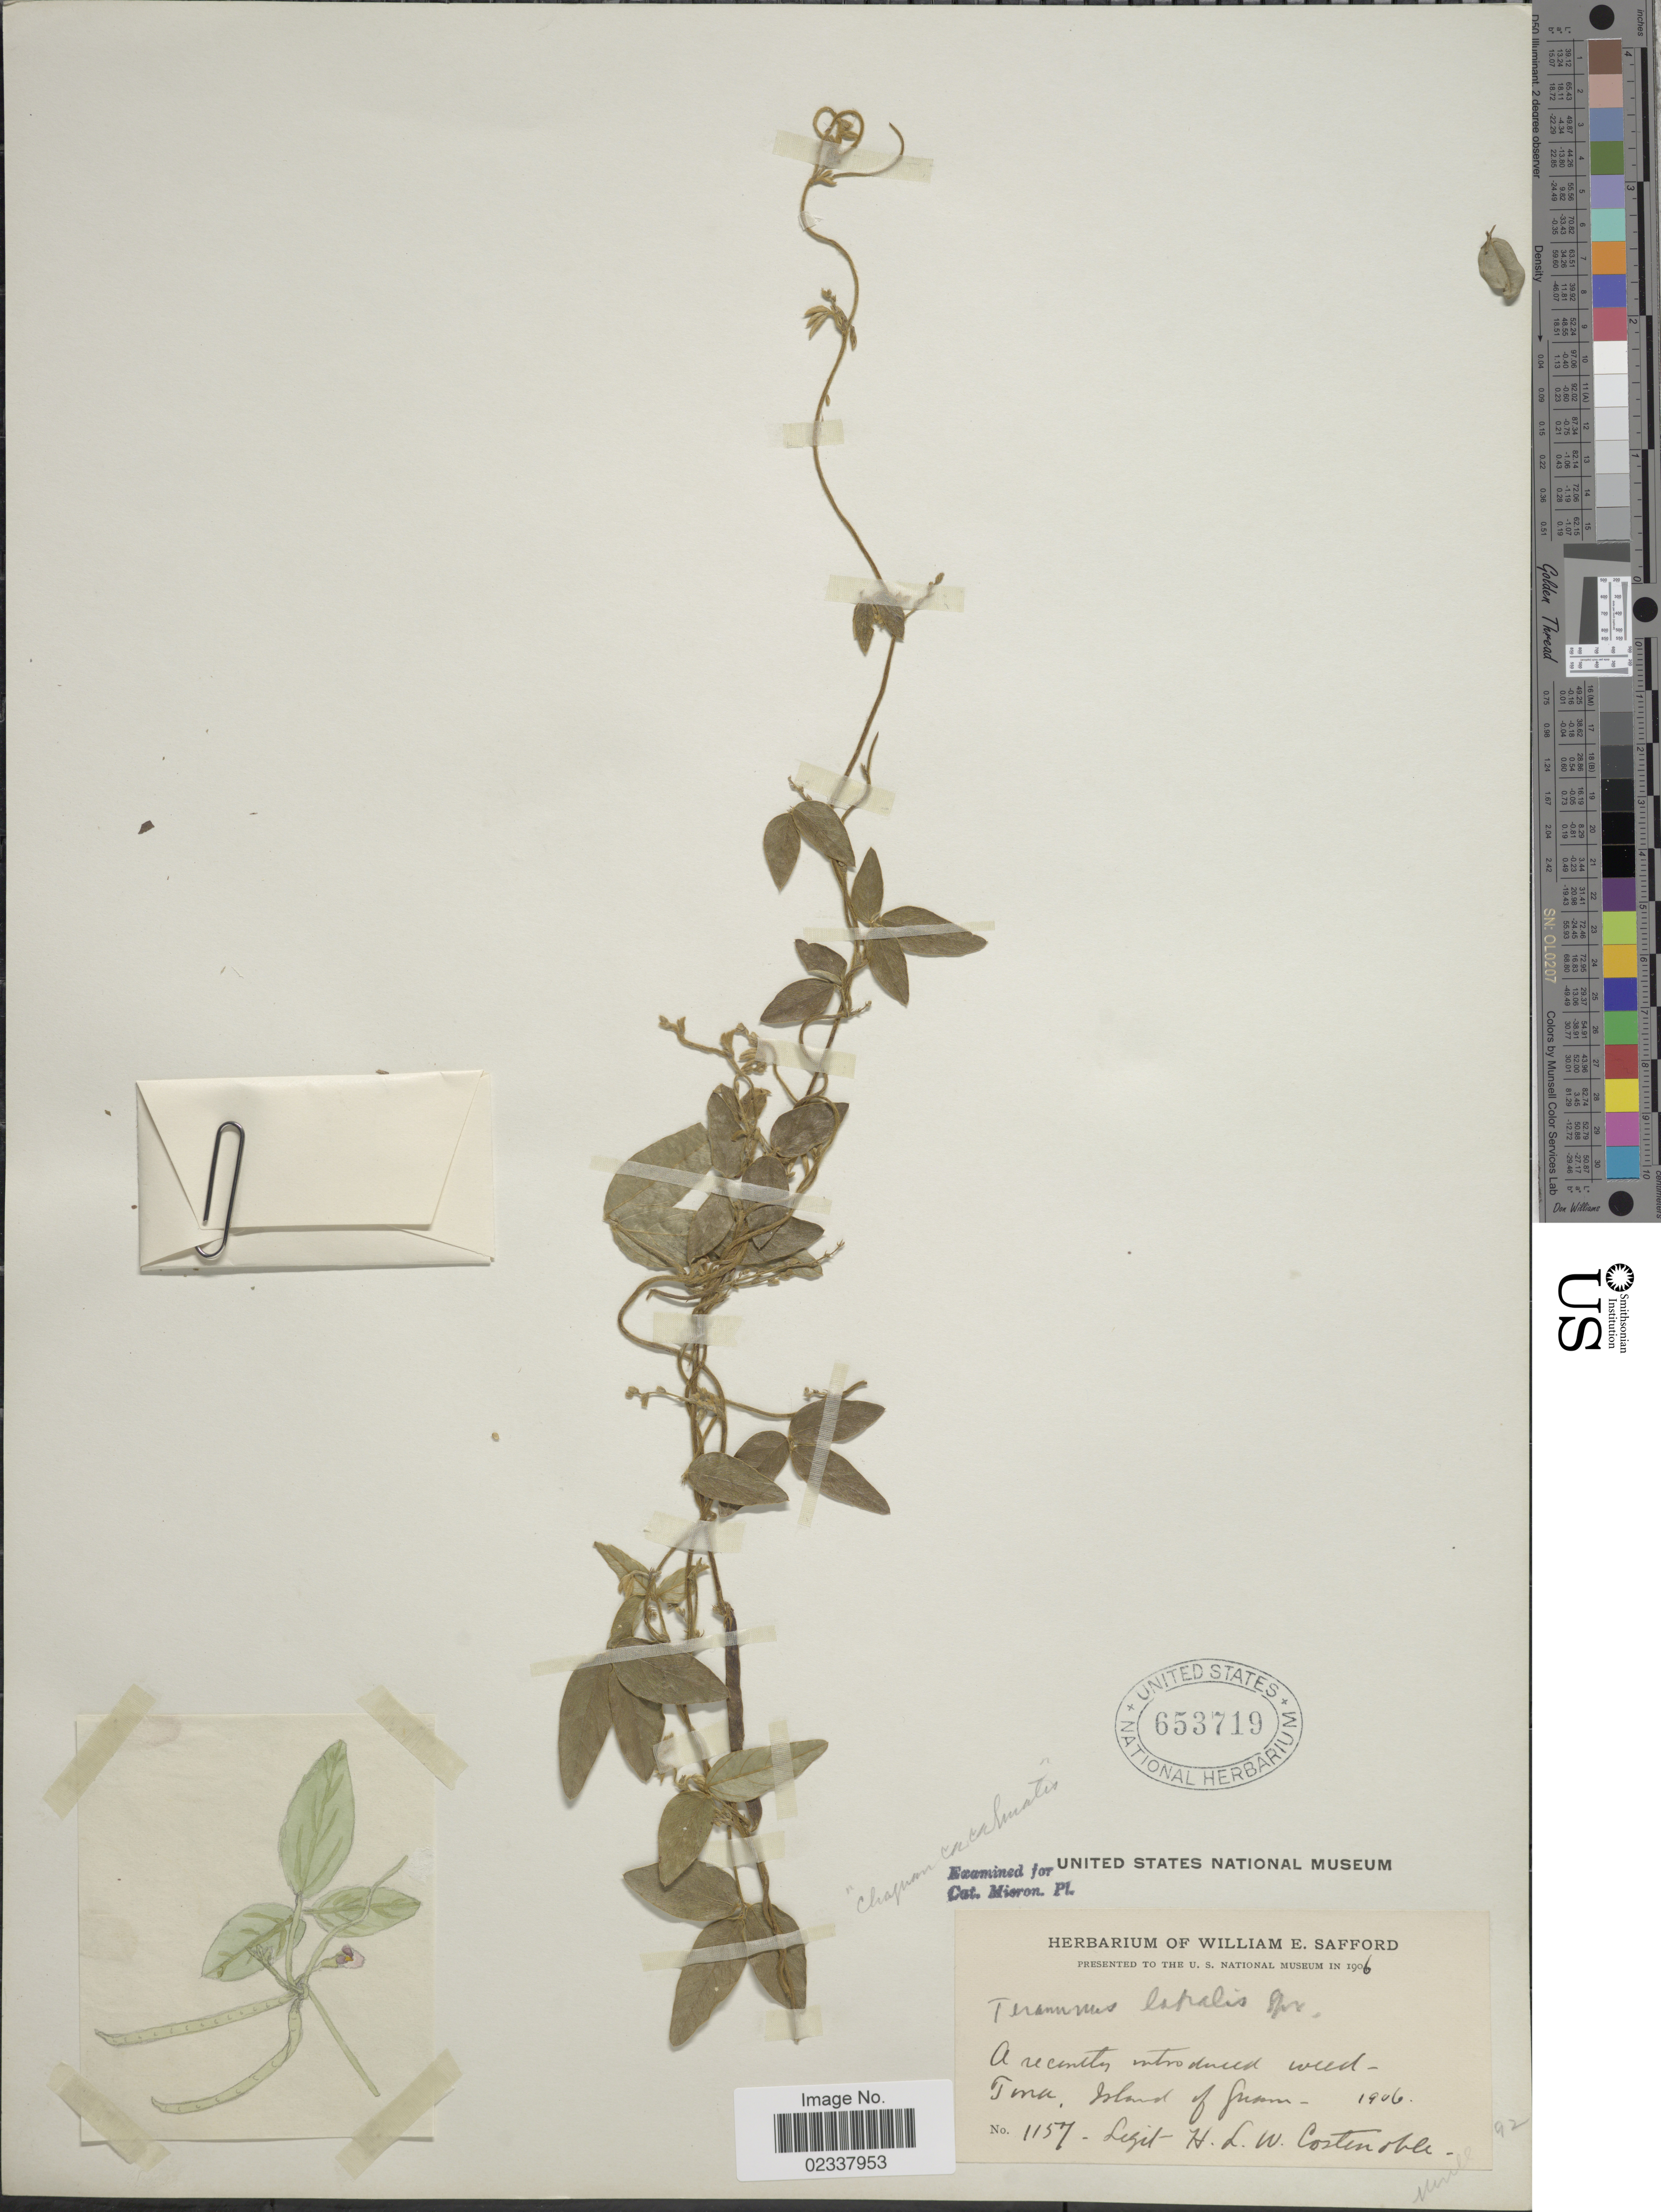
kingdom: Plantae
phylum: Tracheophyta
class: Magnoliopsida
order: Fabales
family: Fabaceae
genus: Teramnus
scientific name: Teramnus labialis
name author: (L. f.) Spreng.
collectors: H. Costenoble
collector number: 1157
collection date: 1906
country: Guam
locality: Tona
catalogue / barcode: US 653719